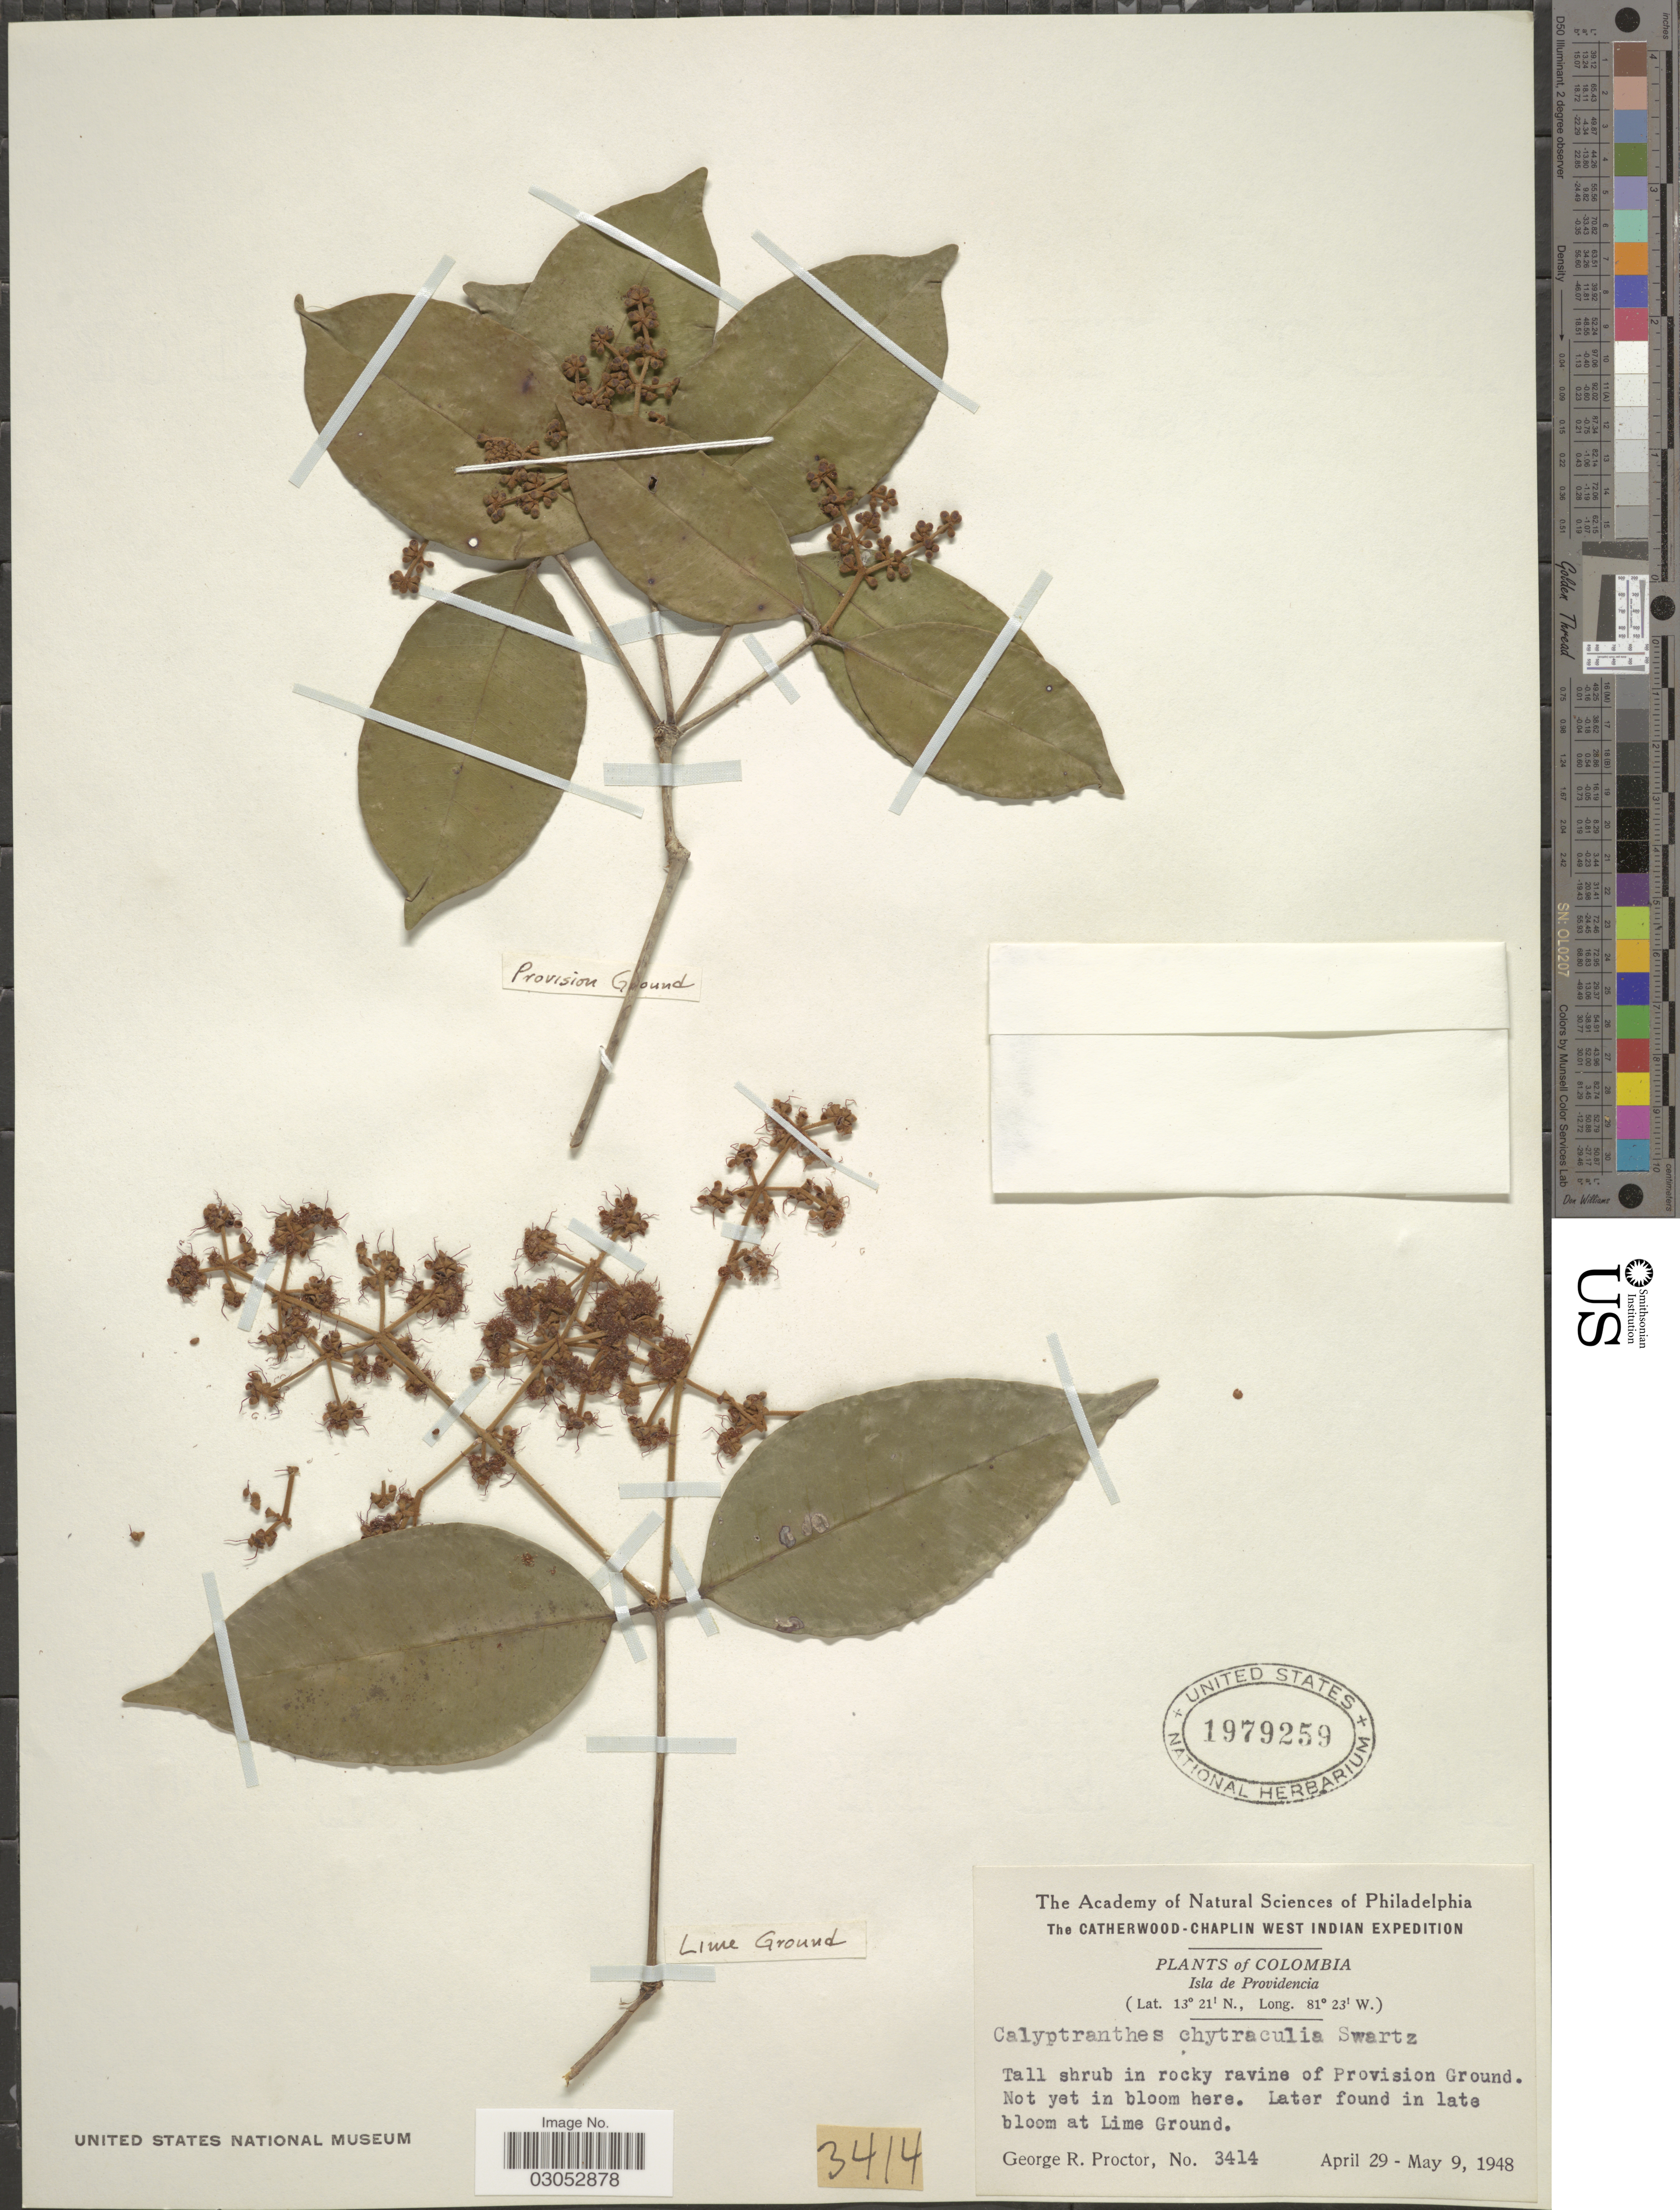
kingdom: Plantae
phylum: Tracheophyta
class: Magnoliopsida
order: Myrtales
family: Myrtaceae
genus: Myrcia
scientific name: Myrcia pendens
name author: A.R. Lourenço & Sánchez-Cháv.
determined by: Strong, Mark T., (BOT), Smithsonian Institution - National Museum of Natural History (UNITED STATES)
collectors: G. Proctor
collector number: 3414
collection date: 1948-04-29/1948-05-09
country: Colombia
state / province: San Andres y Providencia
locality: Isla de Providencia, Tall shrub in rocky ravine of Provision Ground.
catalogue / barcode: US 1979259